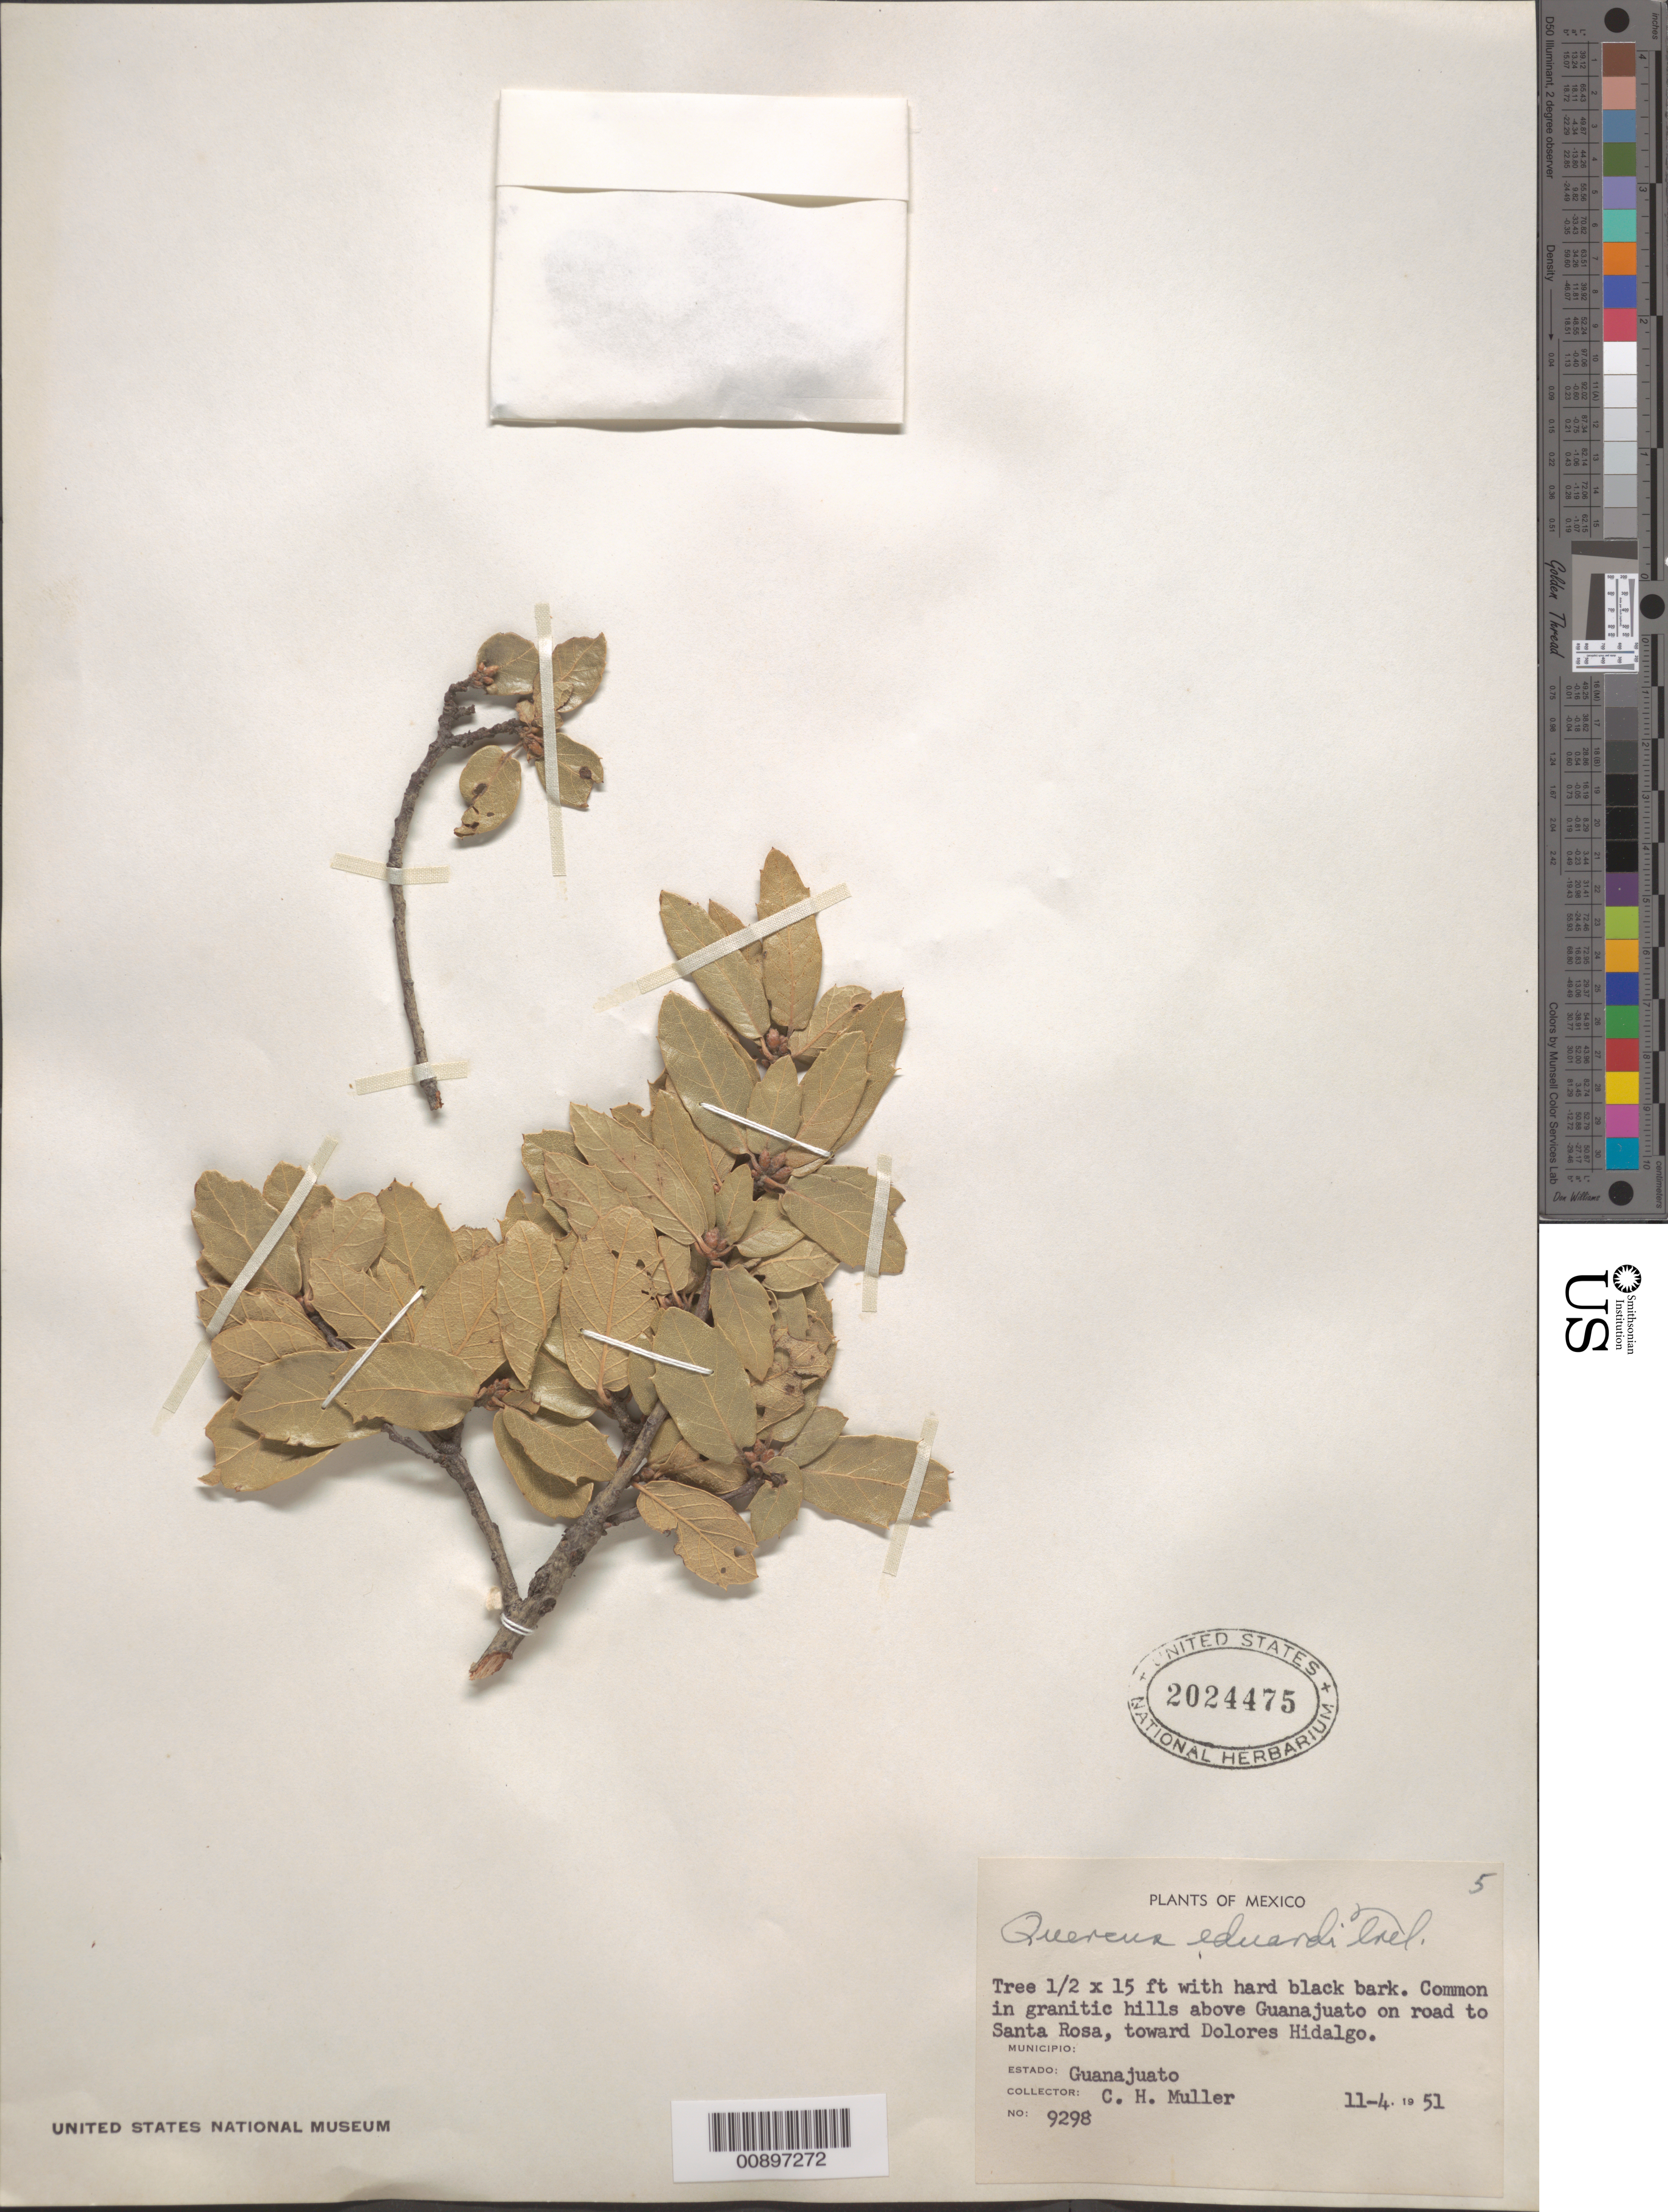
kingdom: Plantae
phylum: Tracheophyta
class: Magnoliopsida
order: Fagales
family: Fagaceae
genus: Quercus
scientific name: Quercus eduardii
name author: Trel.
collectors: C. H. Muller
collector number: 9298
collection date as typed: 04 Nov 1951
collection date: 1951-11-04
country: Mexico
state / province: Guanajuato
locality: Above Guanajuato on road to Santa Rosa, toward Dolores Hidalgo.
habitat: Common in granitic hills.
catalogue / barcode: US 2024475